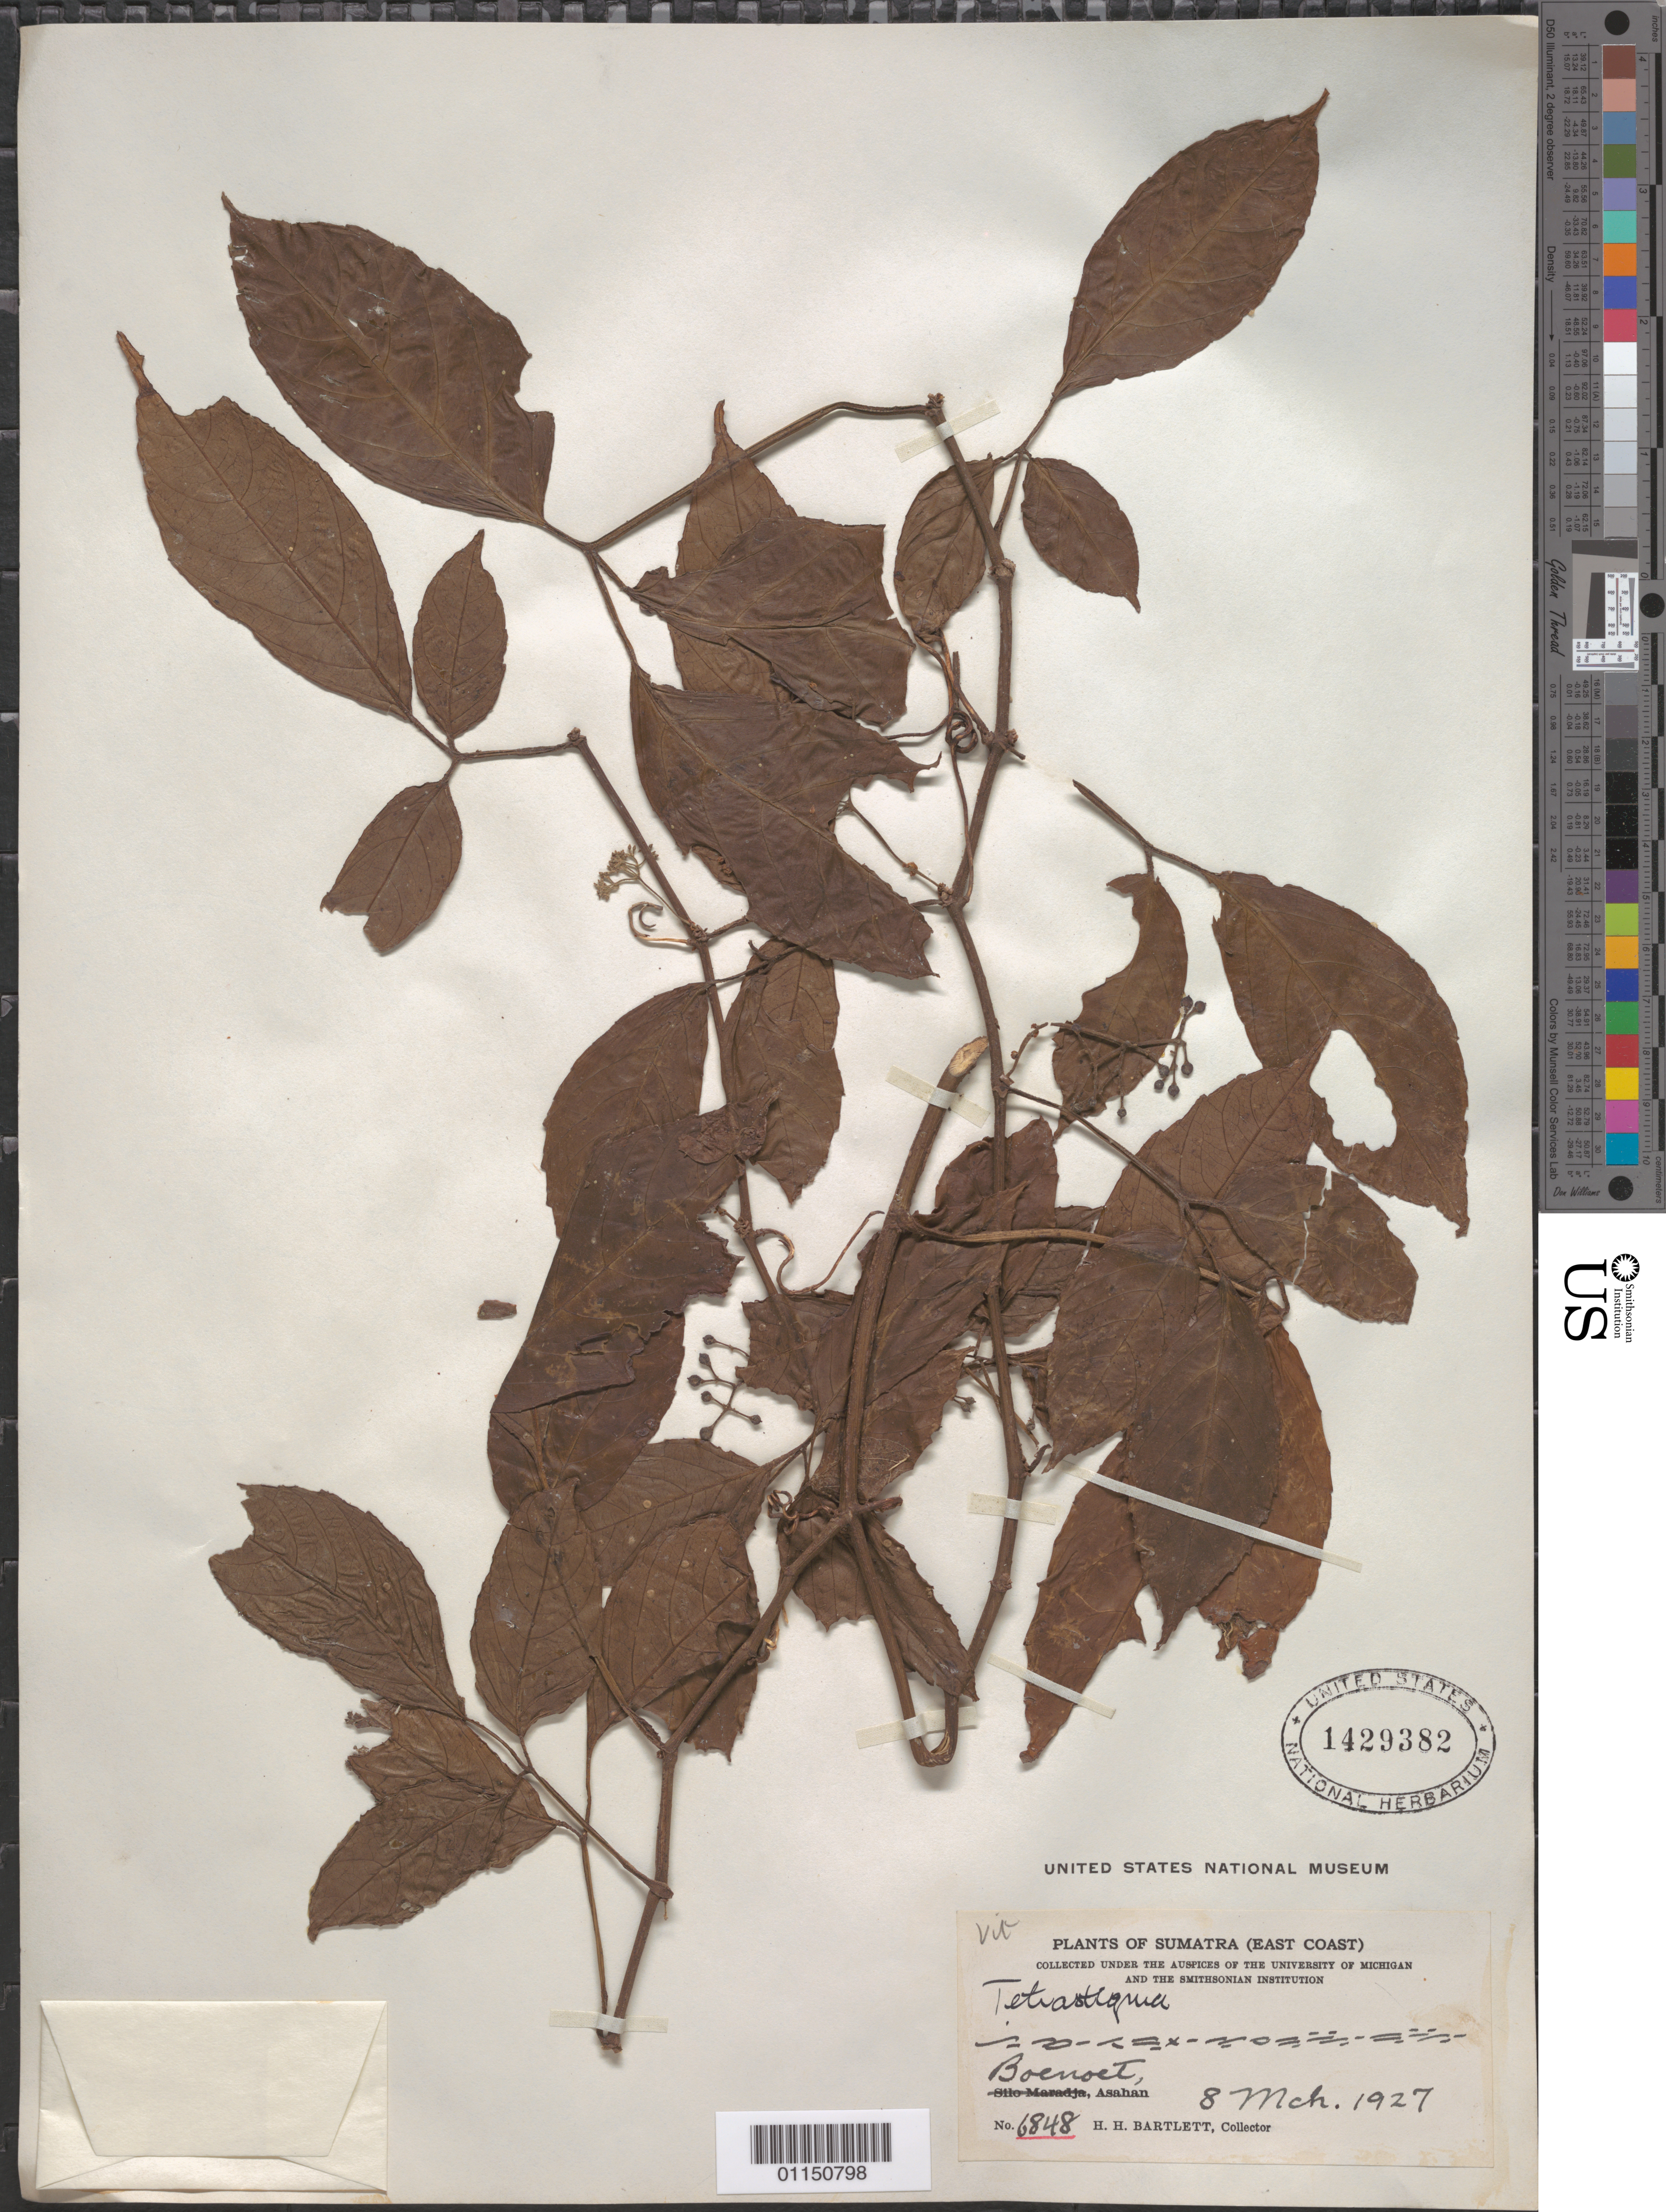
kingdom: Plantae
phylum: Tracheophyta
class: Magnoliopsida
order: Vitales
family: Vitaceae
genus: Tetrastigma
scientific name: Tetrastigma sp.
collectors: H. H. Bartlett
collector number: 6848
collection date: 1927-03-08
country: Indonesia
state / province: Sumatra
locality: Asahan.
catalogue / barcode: US 1429382